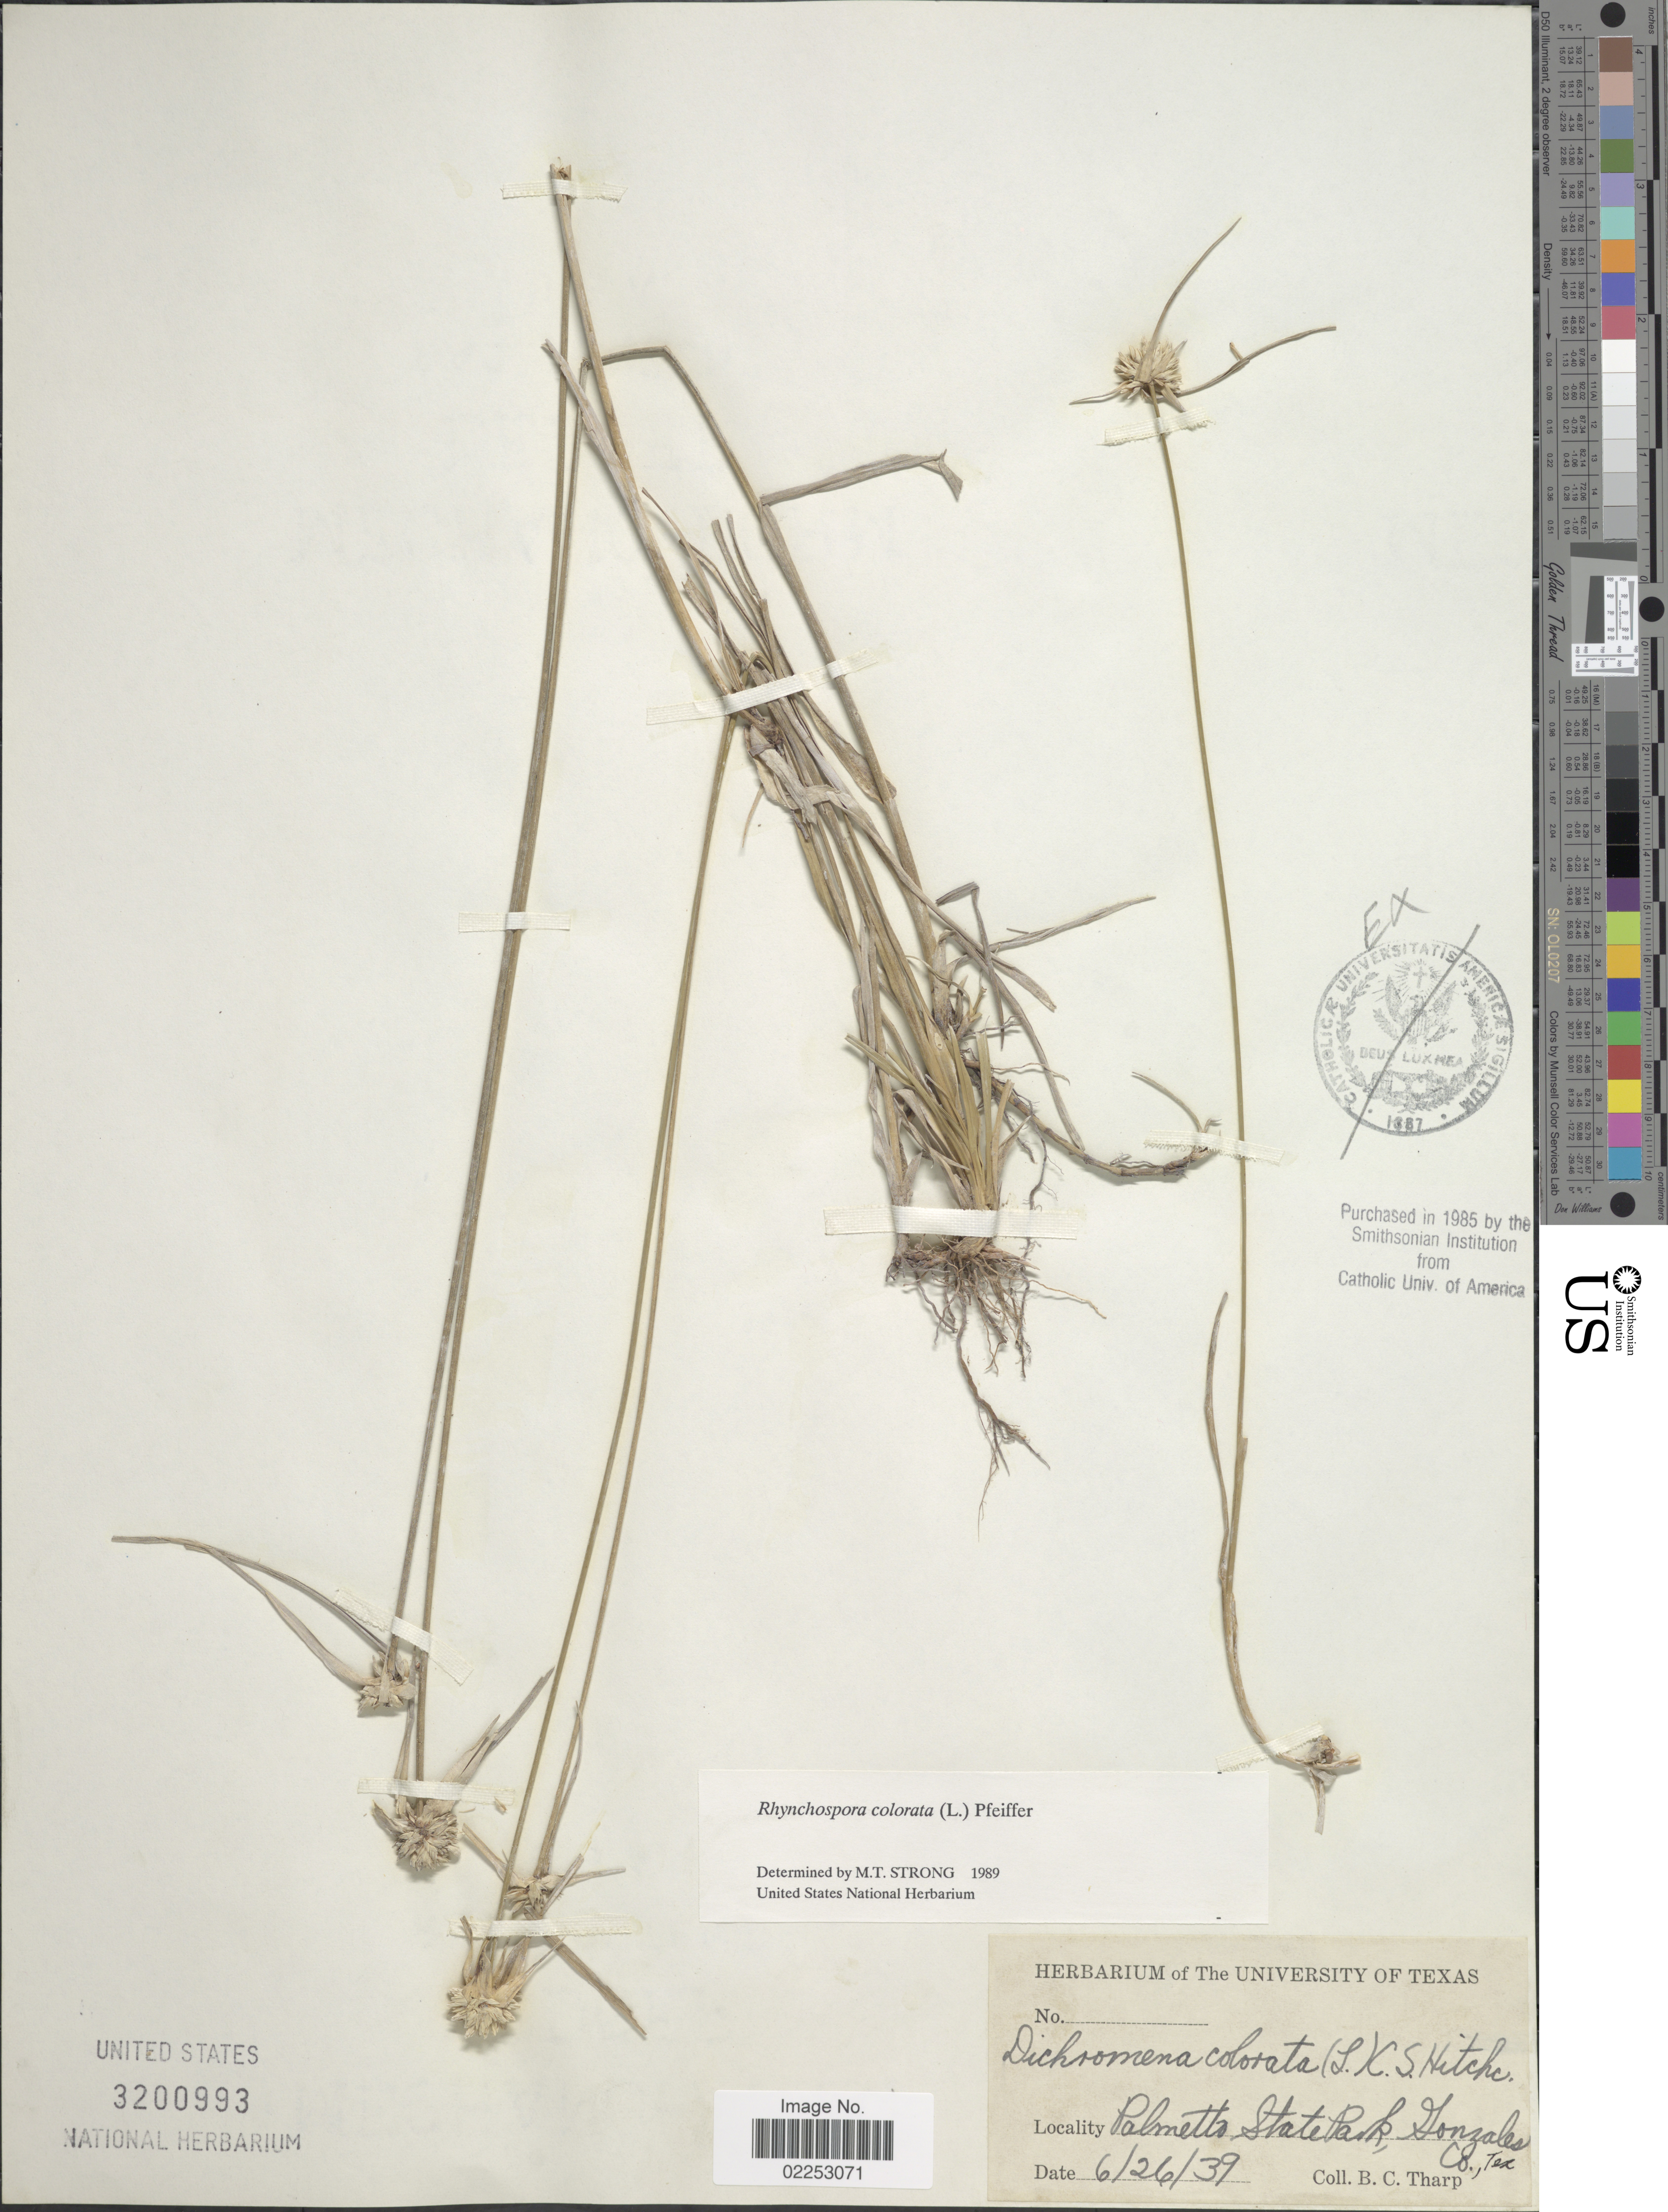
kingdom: Plantae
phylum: Tracheophyta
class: Liliopsida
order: Poales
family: Cyperaceae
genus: Rhynchospora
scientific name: Rhynchospora colorata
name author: (L.) H. Pfeiff.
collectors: B. C. Tharp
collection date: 1939-06-26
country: United States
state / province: Texas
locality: Palmetto State Park, Gonzales Co.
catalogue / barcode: US 3200993